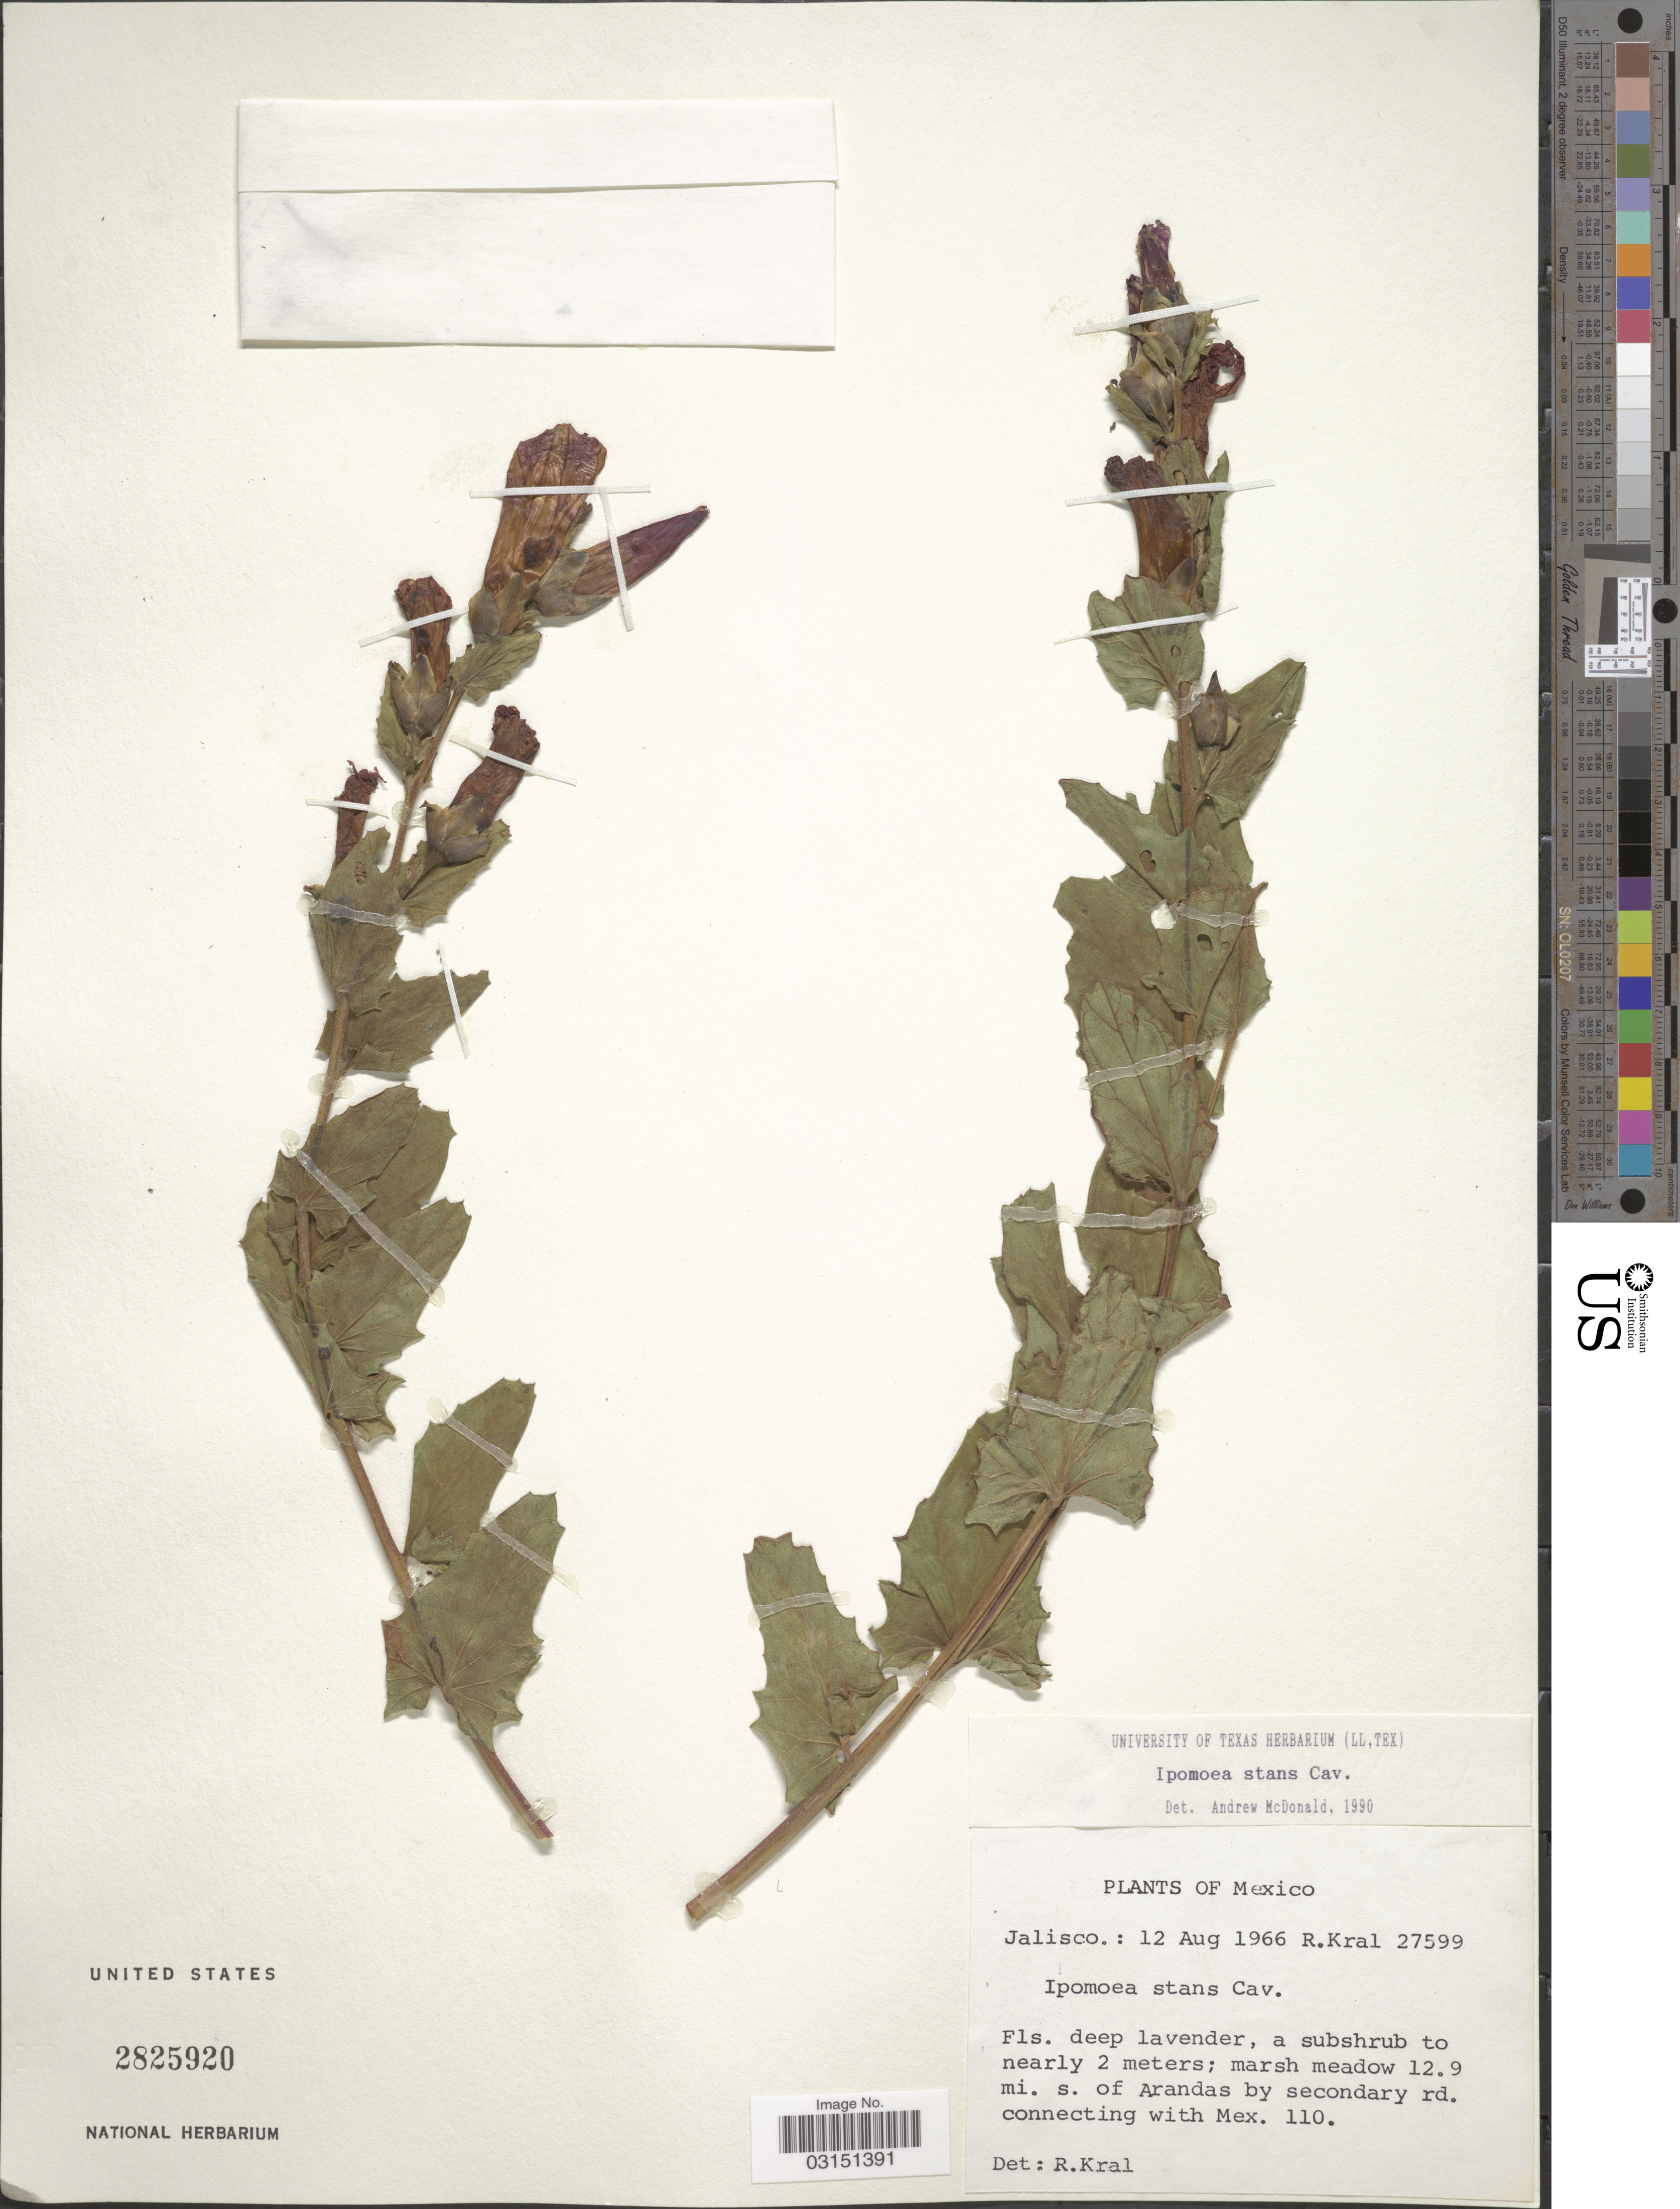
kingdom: Plantae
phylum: Tracheophyta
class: Magnoliopsida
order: Solanales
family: Convolvulaceae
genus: Ipomoea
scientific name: Ipomoea stans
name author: Cav.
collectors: R. Kral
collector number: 27599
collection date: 1966-08-12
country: Mexico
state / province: Jalisco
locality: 12.9 mi. s. of Arandas by secondary rd. connecting with Mex. 110.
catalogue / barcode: US 2825920